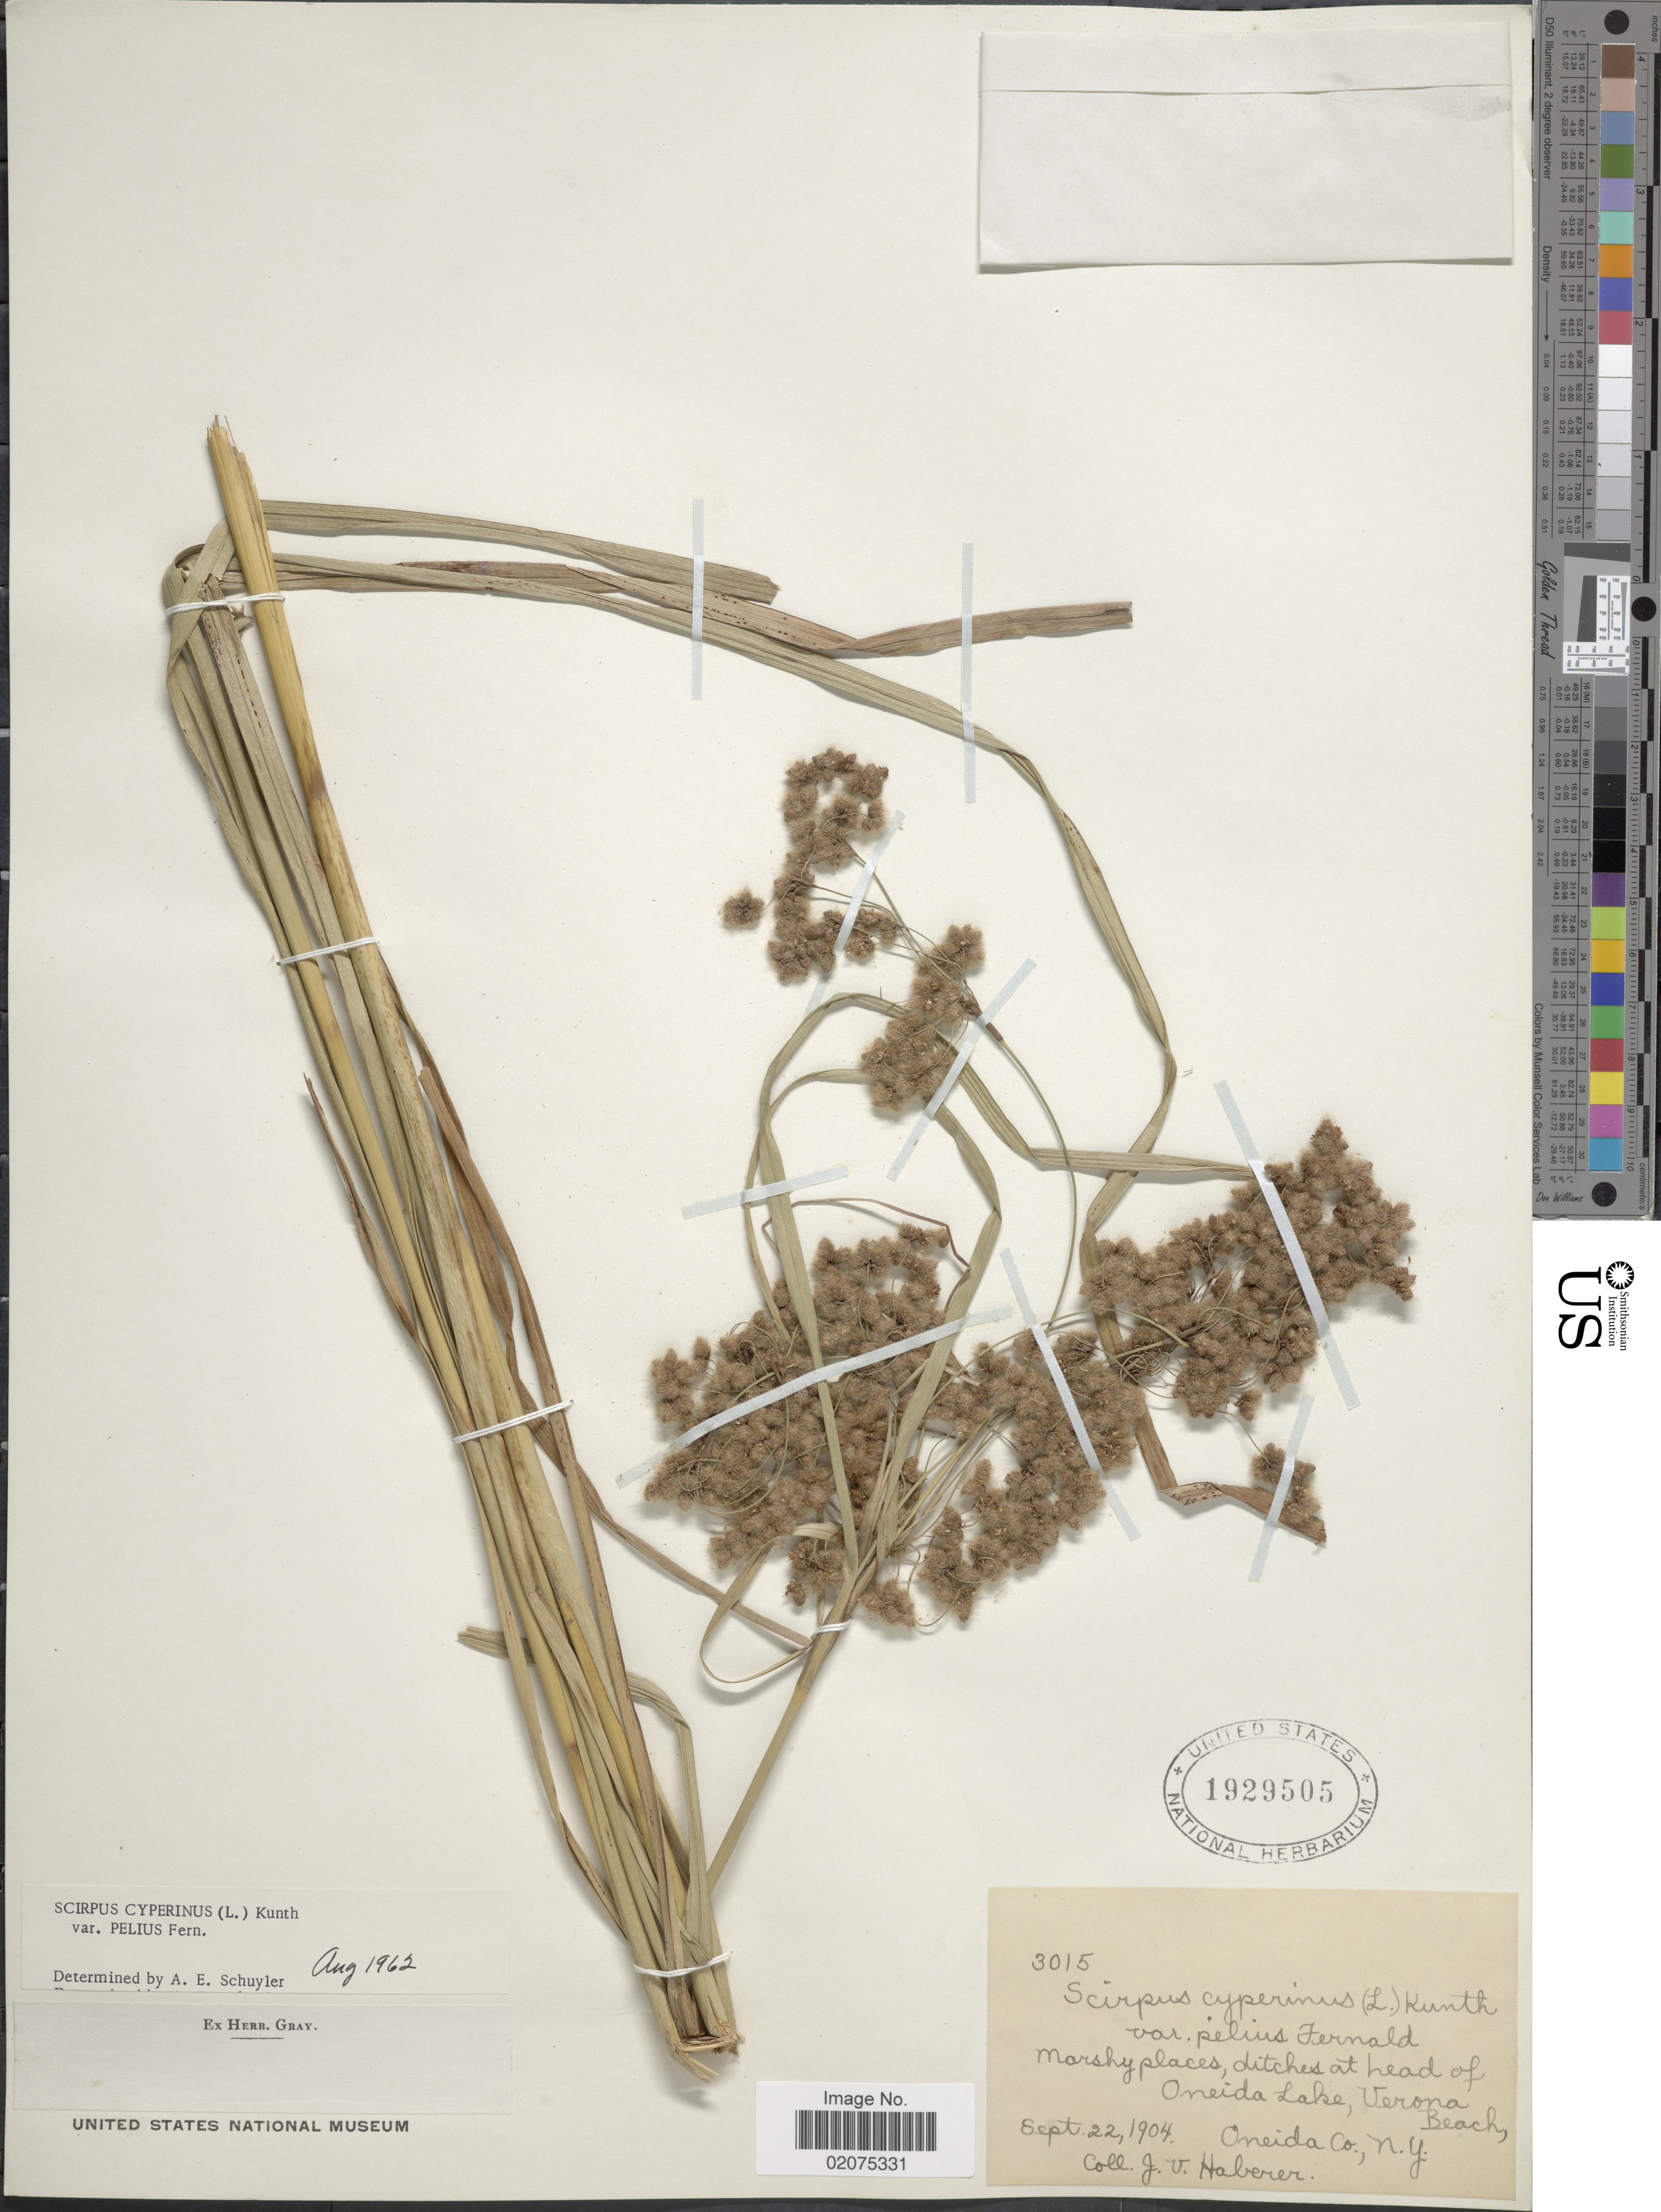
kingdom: Plantae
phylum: Tracheophyta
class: Liliopsida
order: Poales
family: Cyperaceae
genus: Scirpus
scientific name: Scirpus cyperinus var. pelius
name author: Fernald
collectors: J. V. Haberer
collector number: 3015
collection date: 1904-09-22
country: United States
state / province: New York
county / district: Oneida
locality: Marshy places, ditches at head of Oneida Lake, Verona Beach, Oneida Co., N. Y.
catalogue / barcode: US 1929505